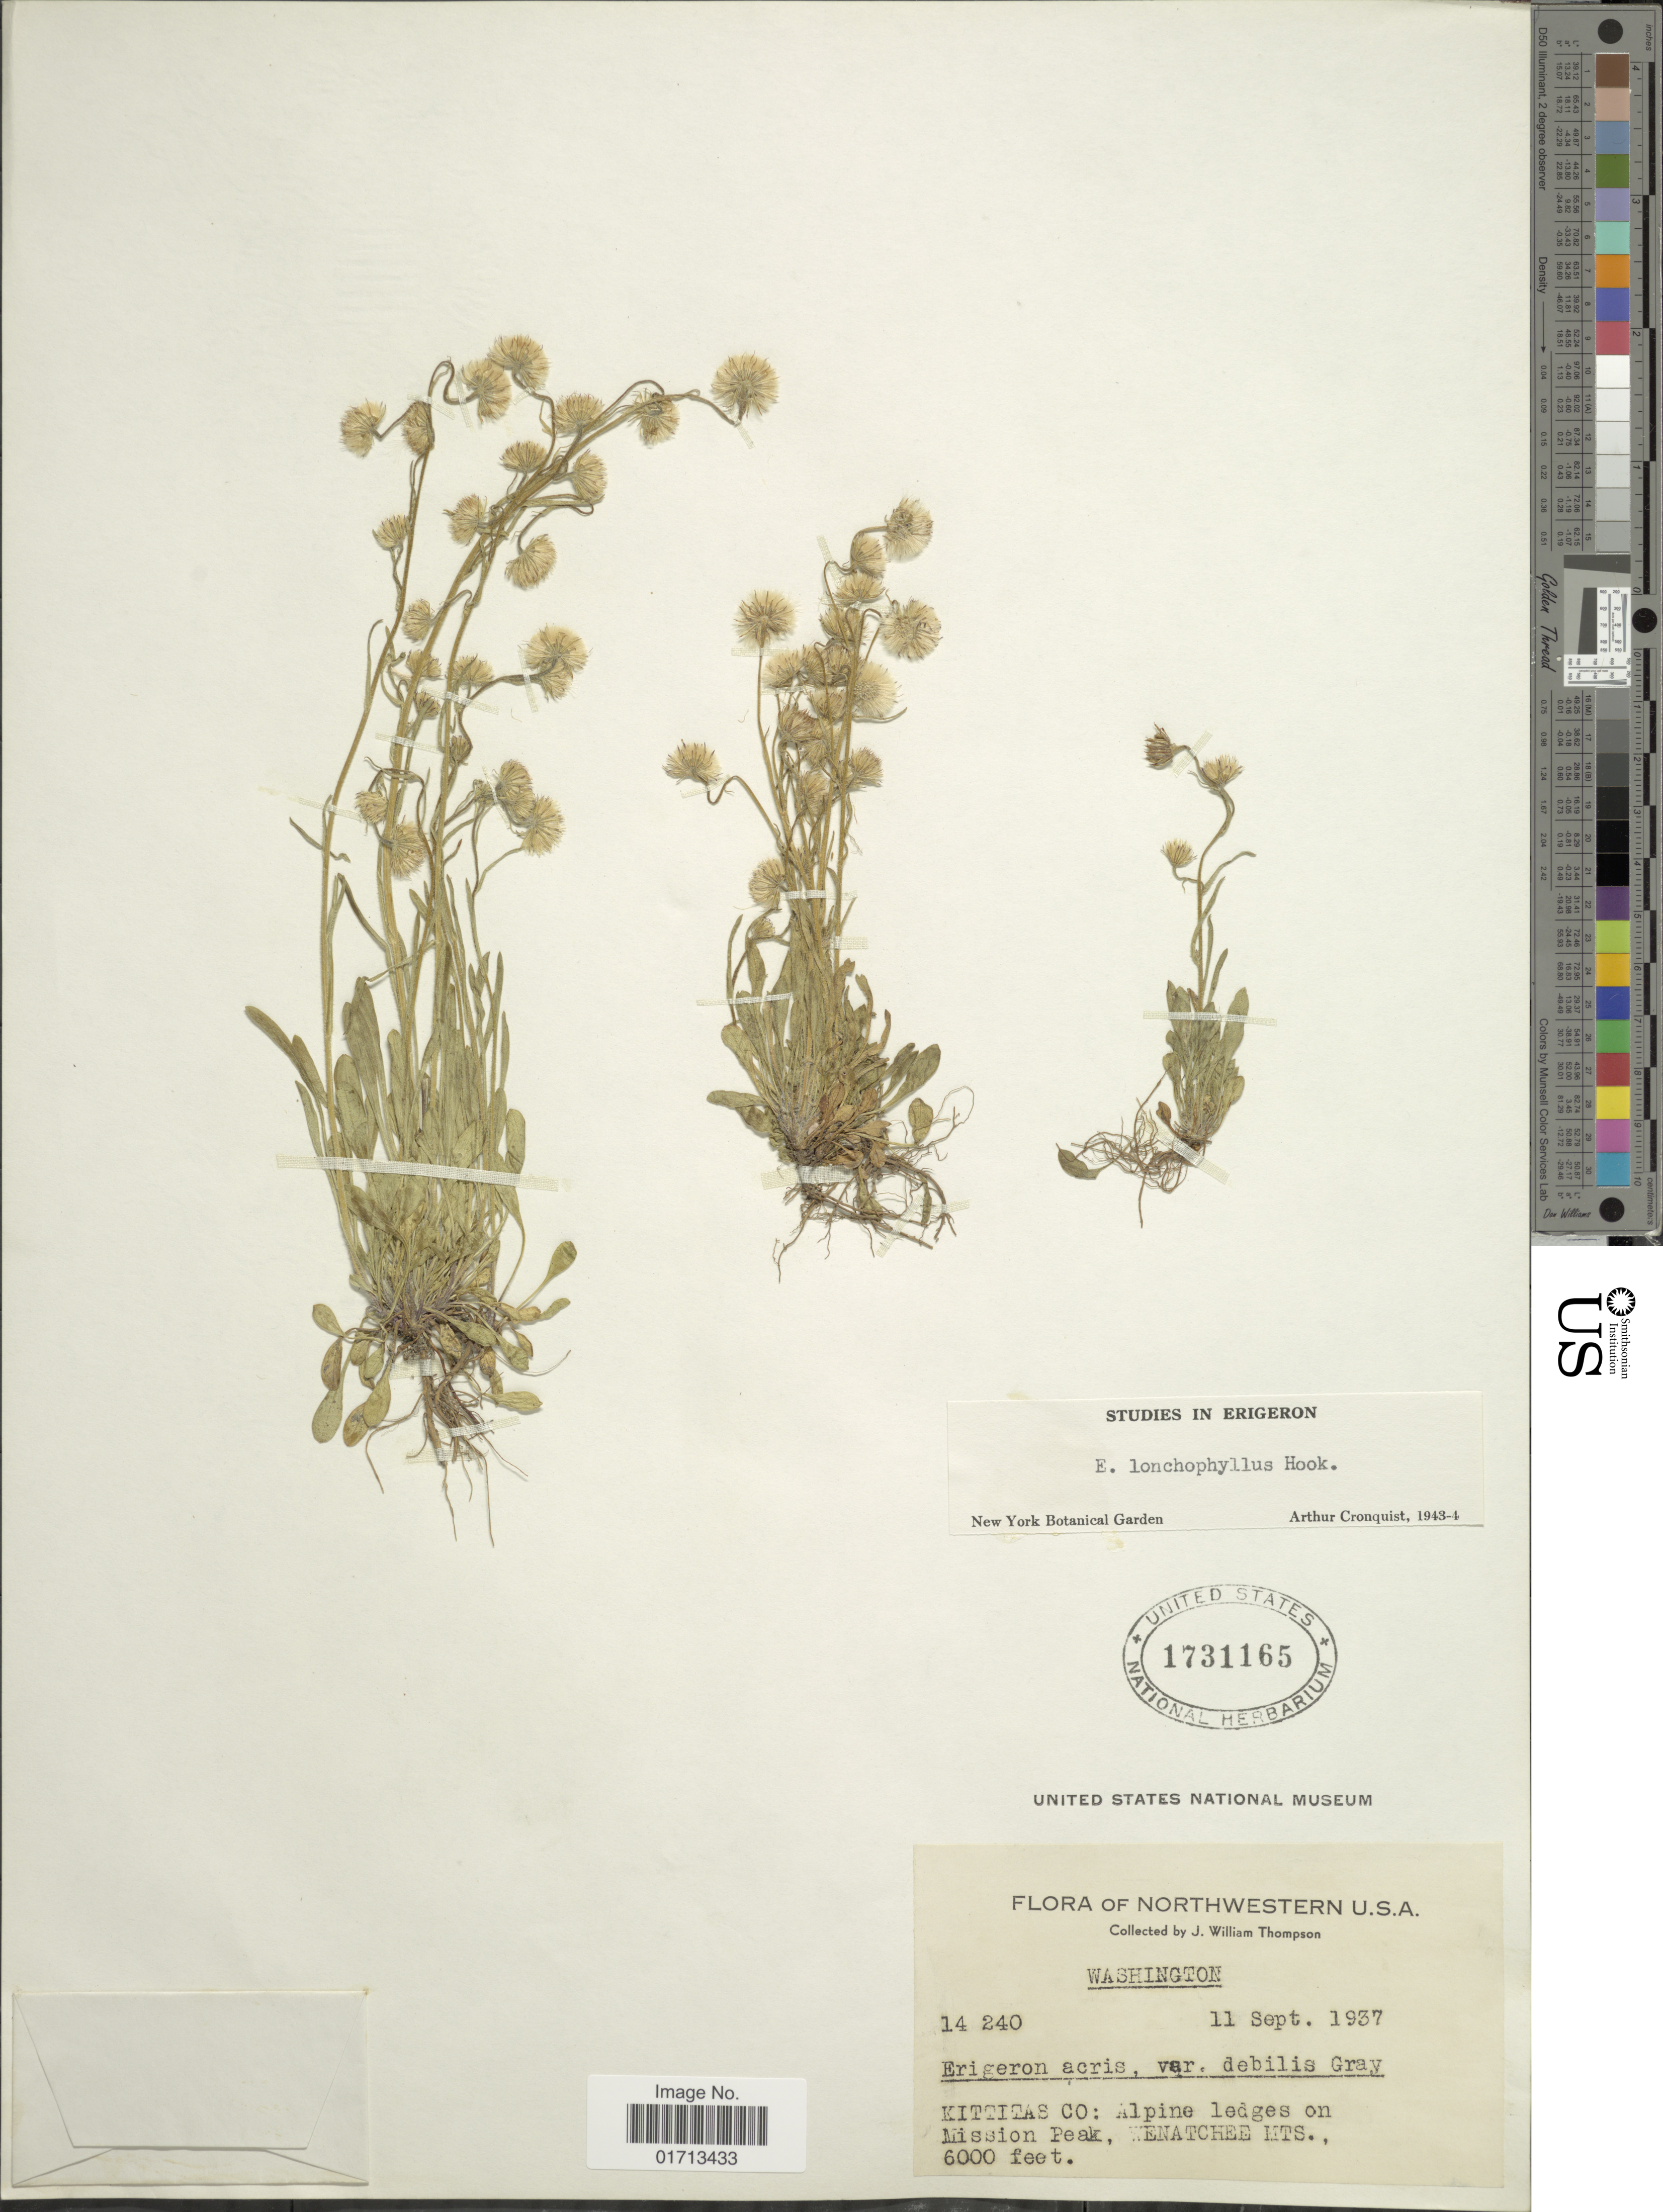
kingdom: Plantae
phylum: Tracheophyta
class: Magnoliopsida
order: Asterales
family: Asteraceae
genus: Erigeron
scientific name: Erigeron lonchophyllus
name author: Hook.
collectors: J. W. Thompson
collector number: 14240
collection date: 1937-09-11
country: United States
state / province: Washington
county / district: Kittitas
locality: Northwestern U.S.A. Kittitas Co: Mission Peak, Wenatchee Mts.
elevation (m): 1829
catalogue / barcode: US 1731165